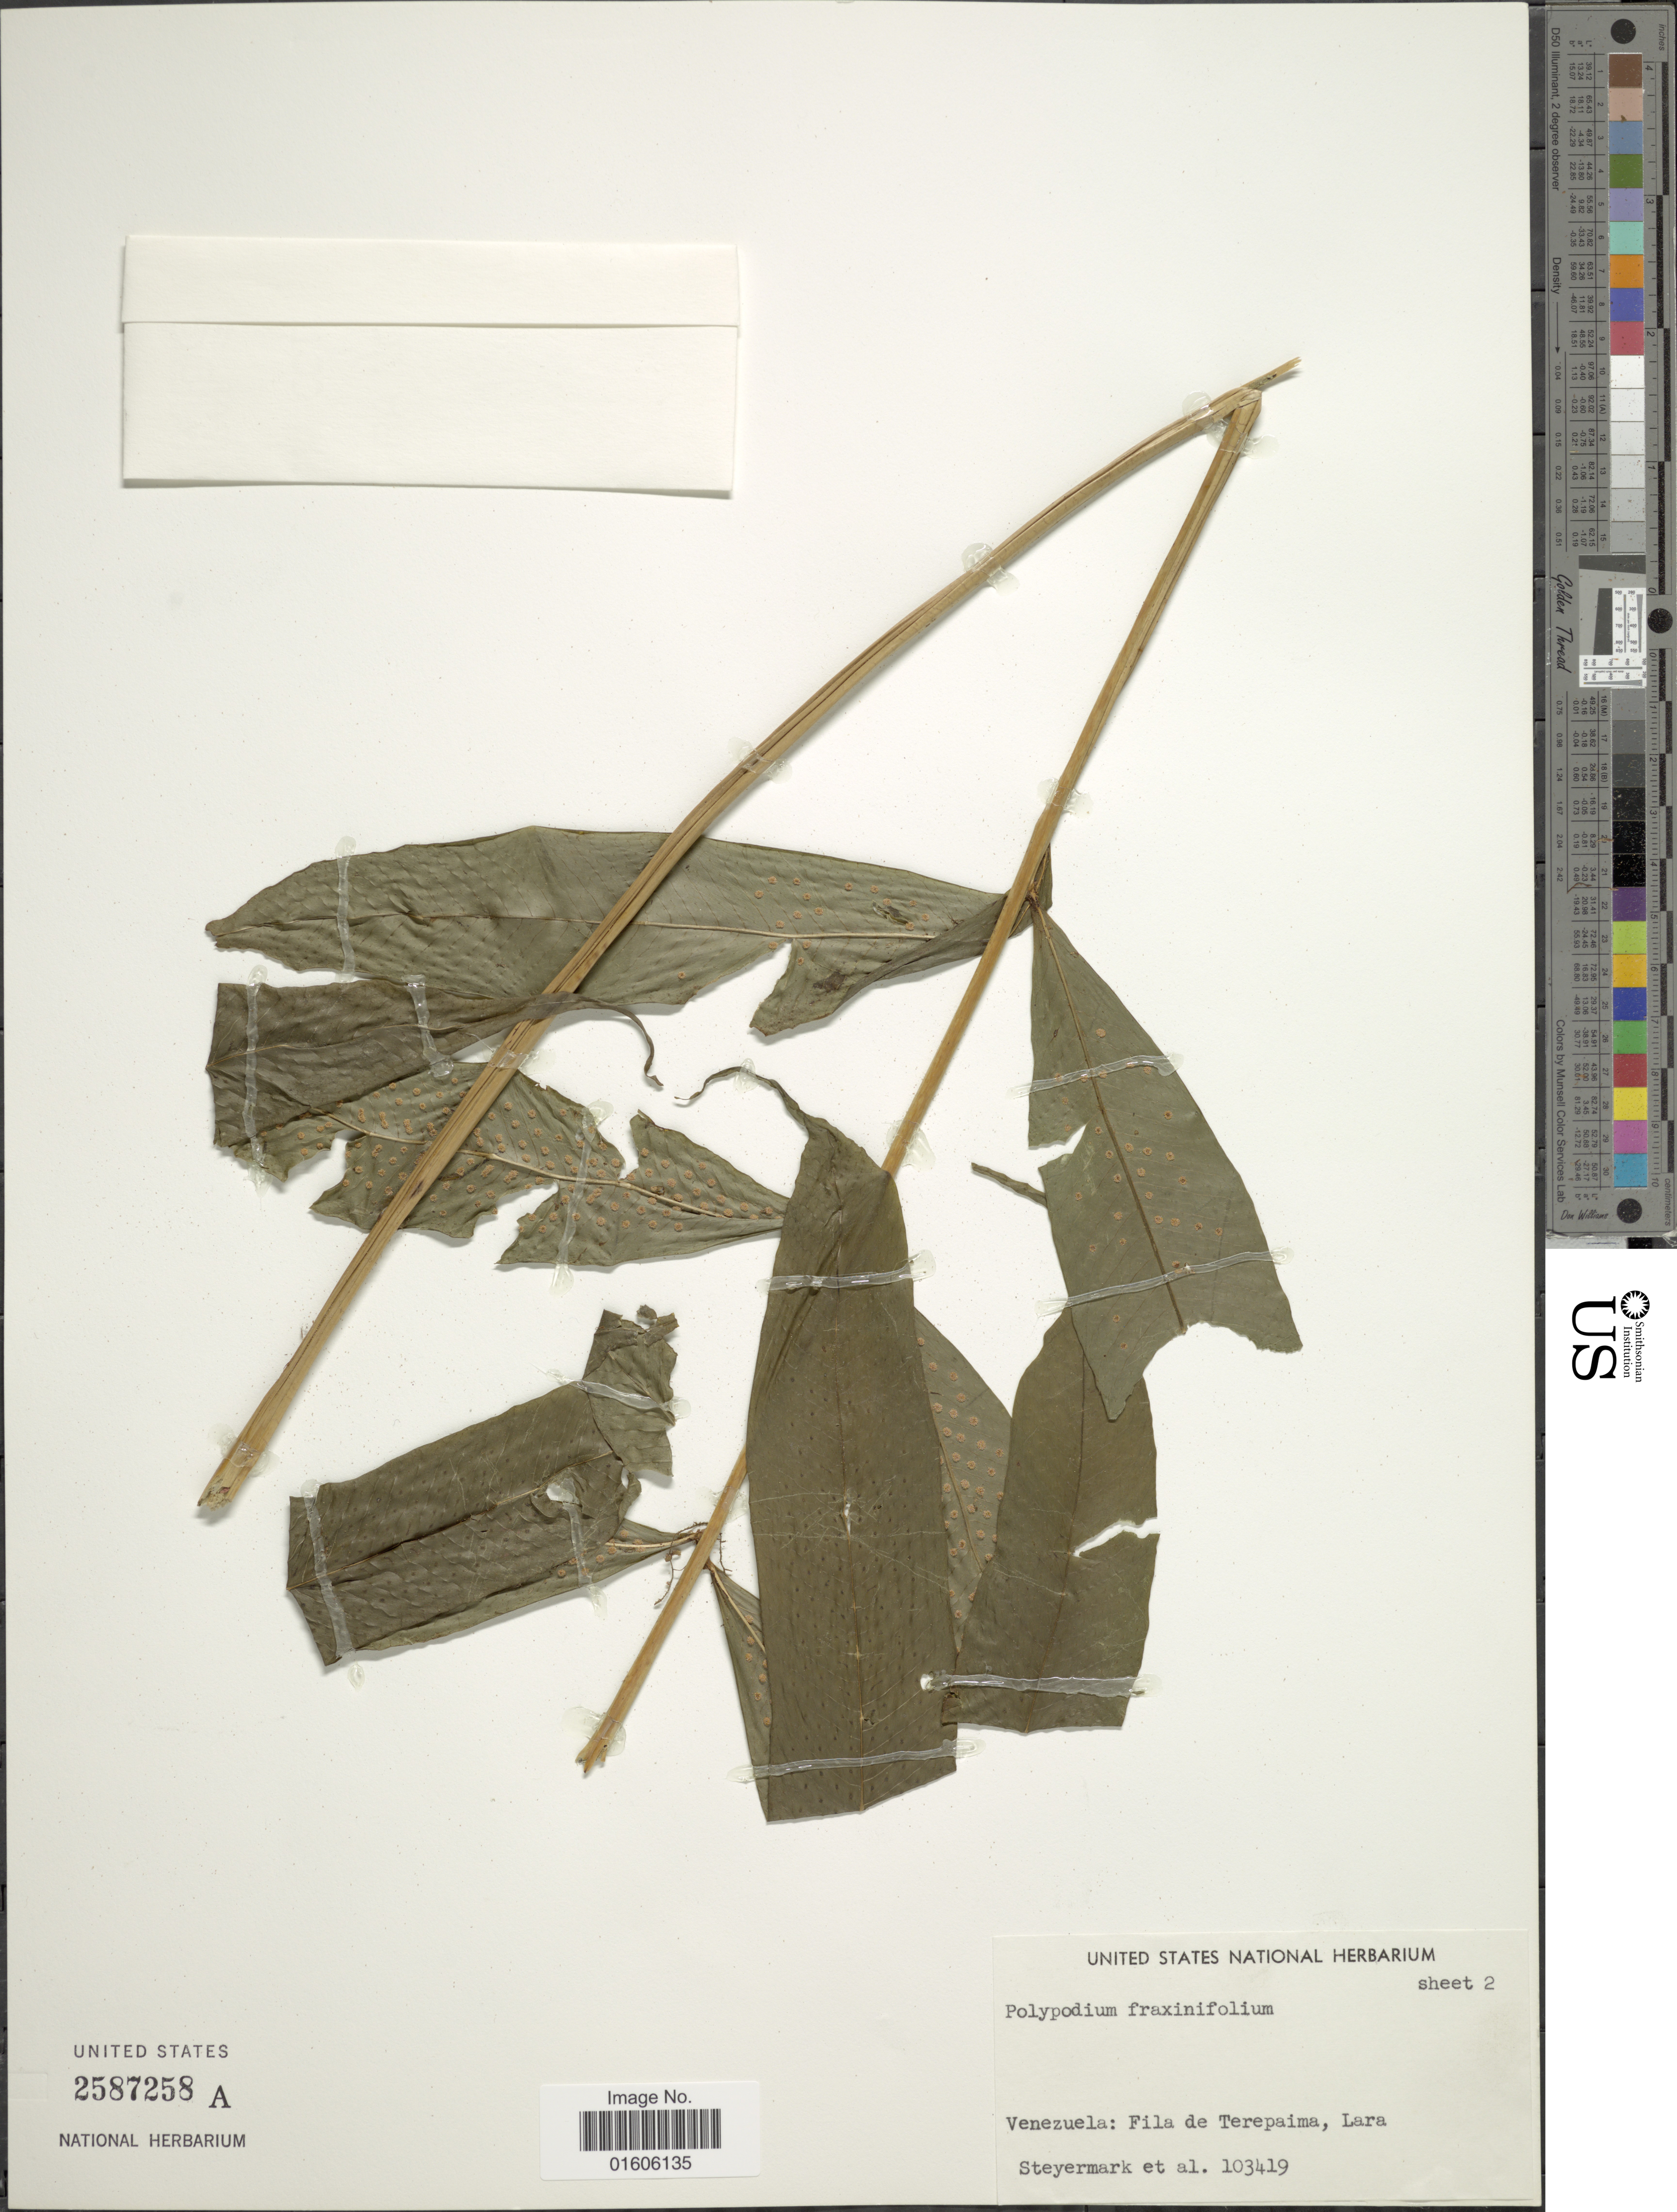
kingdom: Plantae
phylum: Tracheophyta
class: Polypodiopsida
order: Polypodiales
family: Polypodiaceae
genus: Serpocaulon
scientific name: Serpocaulon fraxinifolium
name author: (Jacq.) A.R. Sm.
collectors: Steyermark, -- & et al.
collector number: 103419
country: Venezuela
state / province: Lara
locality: Venezuela: Fila de Terempaima, Lara.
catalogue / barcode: US 2587258A